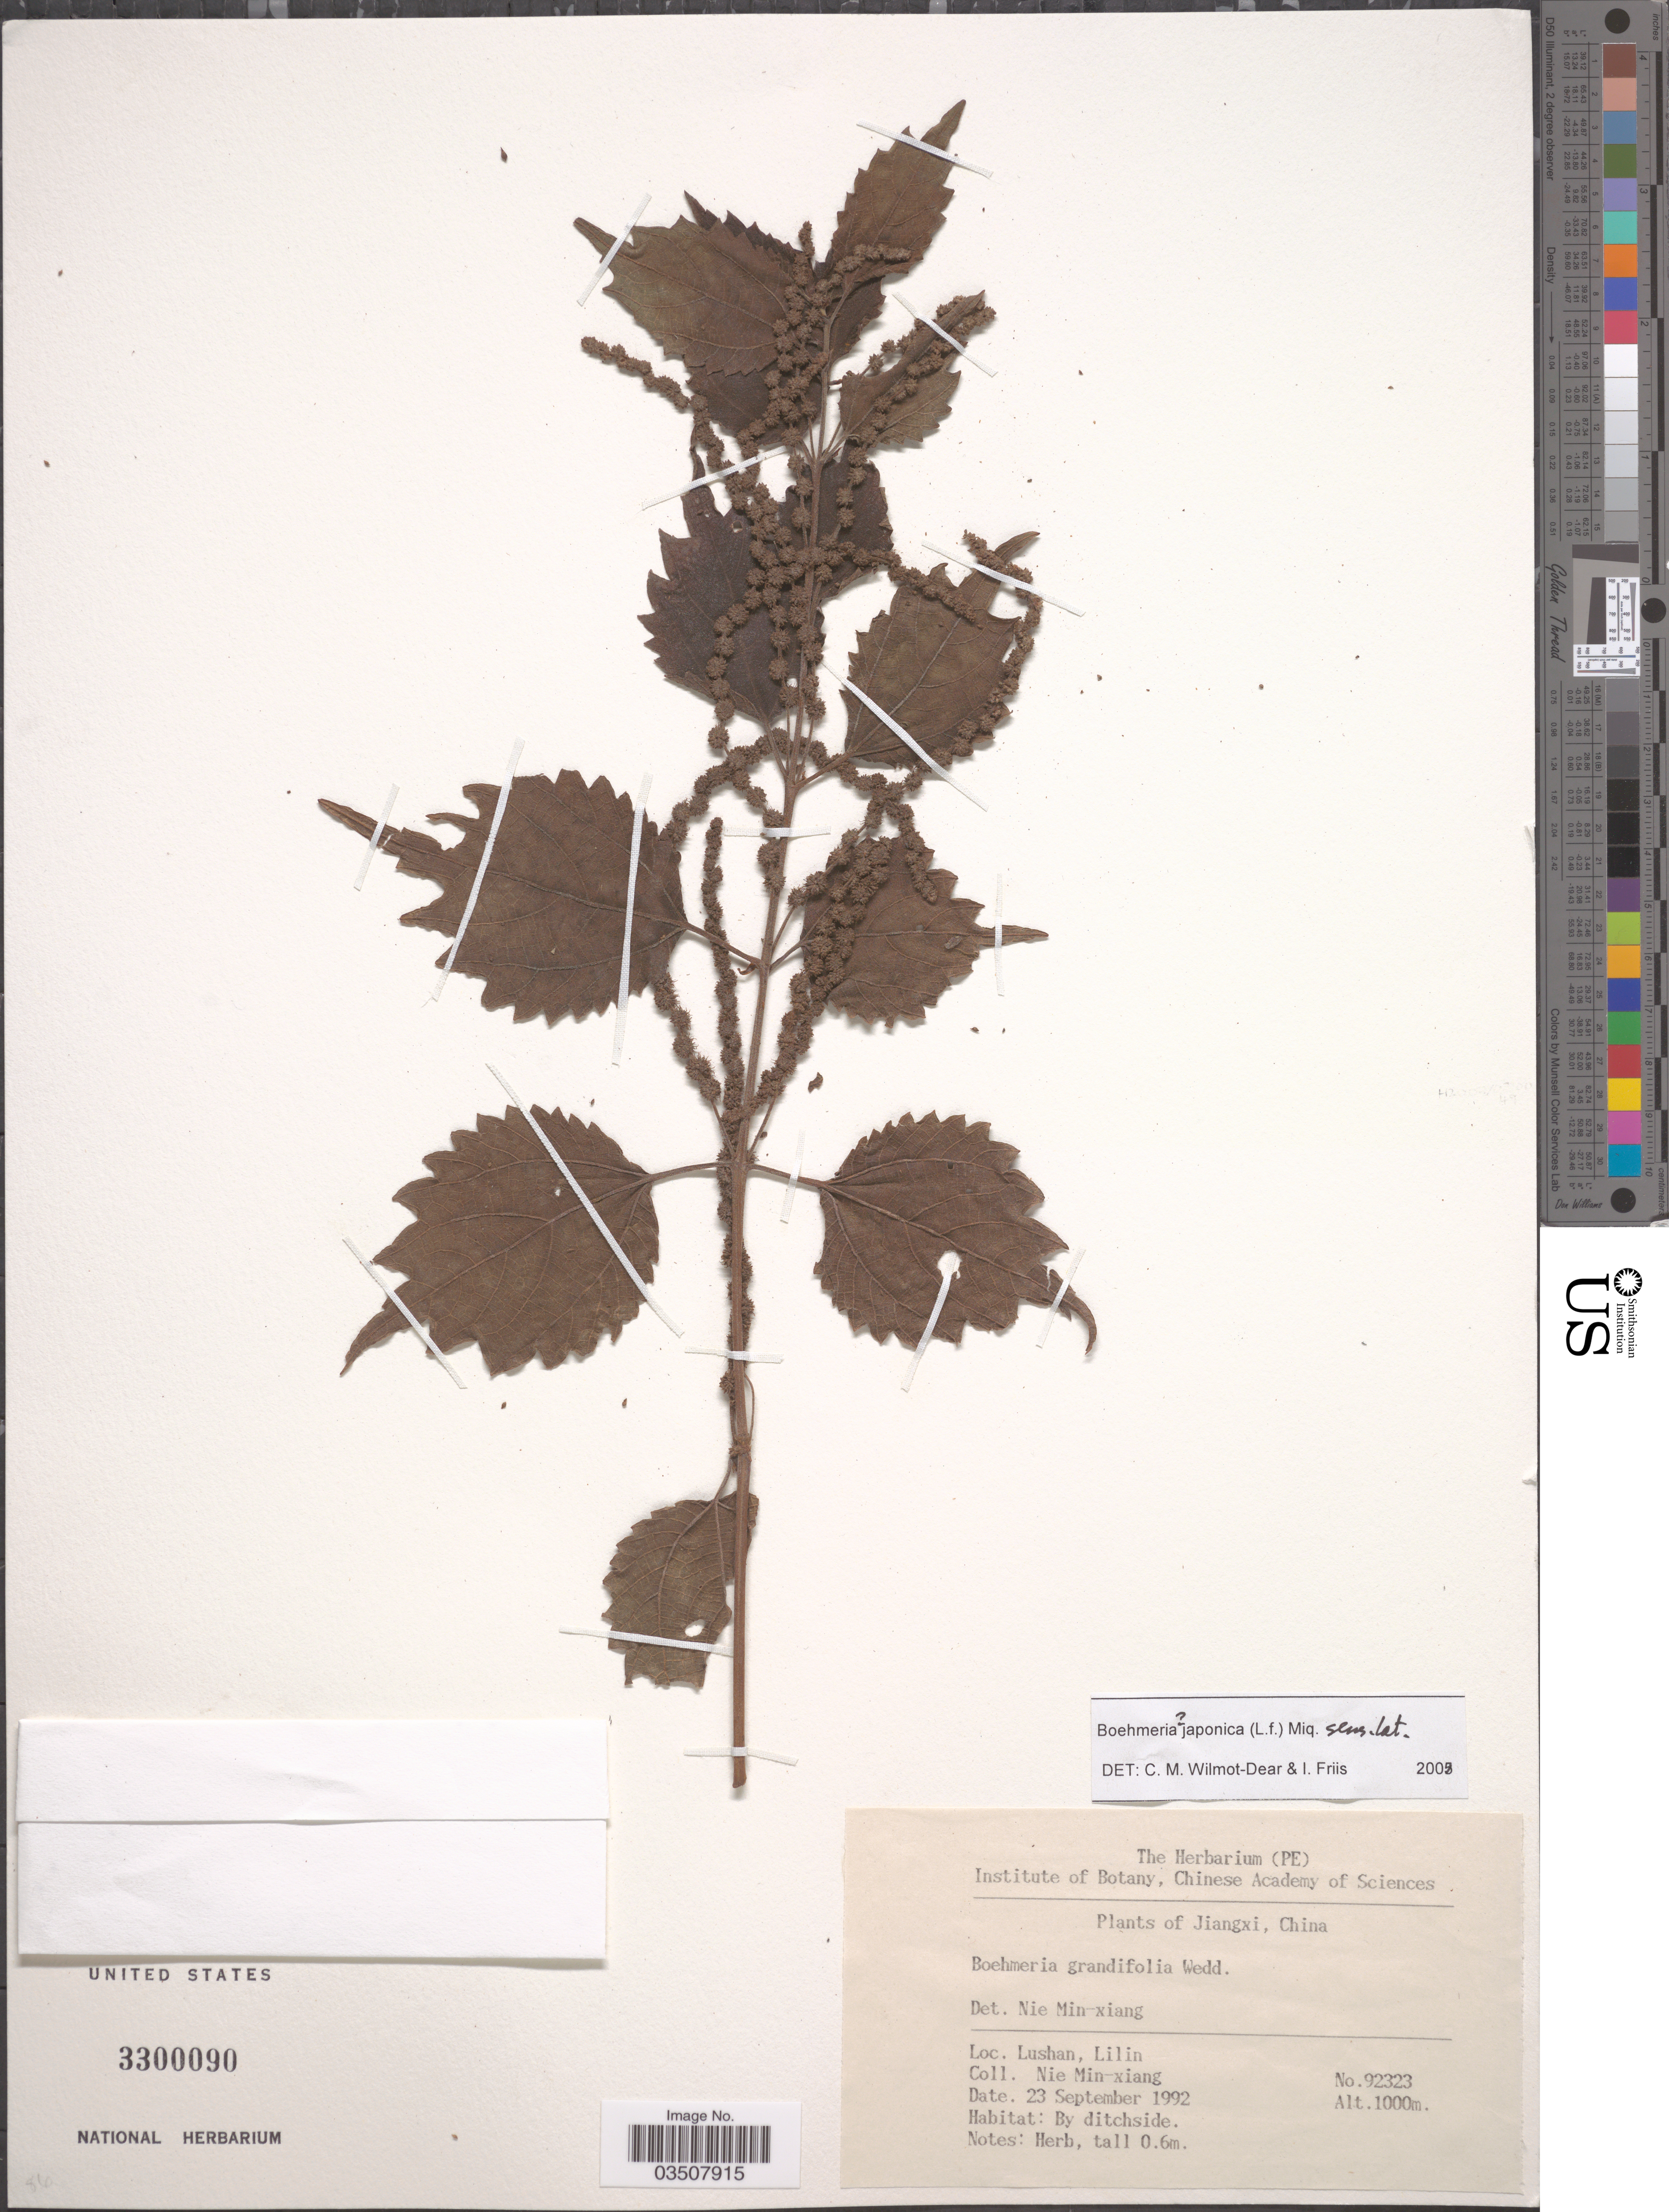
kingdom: Plantae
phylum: Tracheophyta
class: Magnoliopsida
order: Rosales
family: Urticaceae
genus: Boehmeria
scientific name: Boehmeria japonica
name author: (L. f.) Miq.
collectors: M. Nie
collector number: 92323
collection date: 1992-09-23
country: China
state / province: Jiangxi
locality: Lushan, Lilin.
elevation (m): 1000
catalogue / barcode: US 3300090